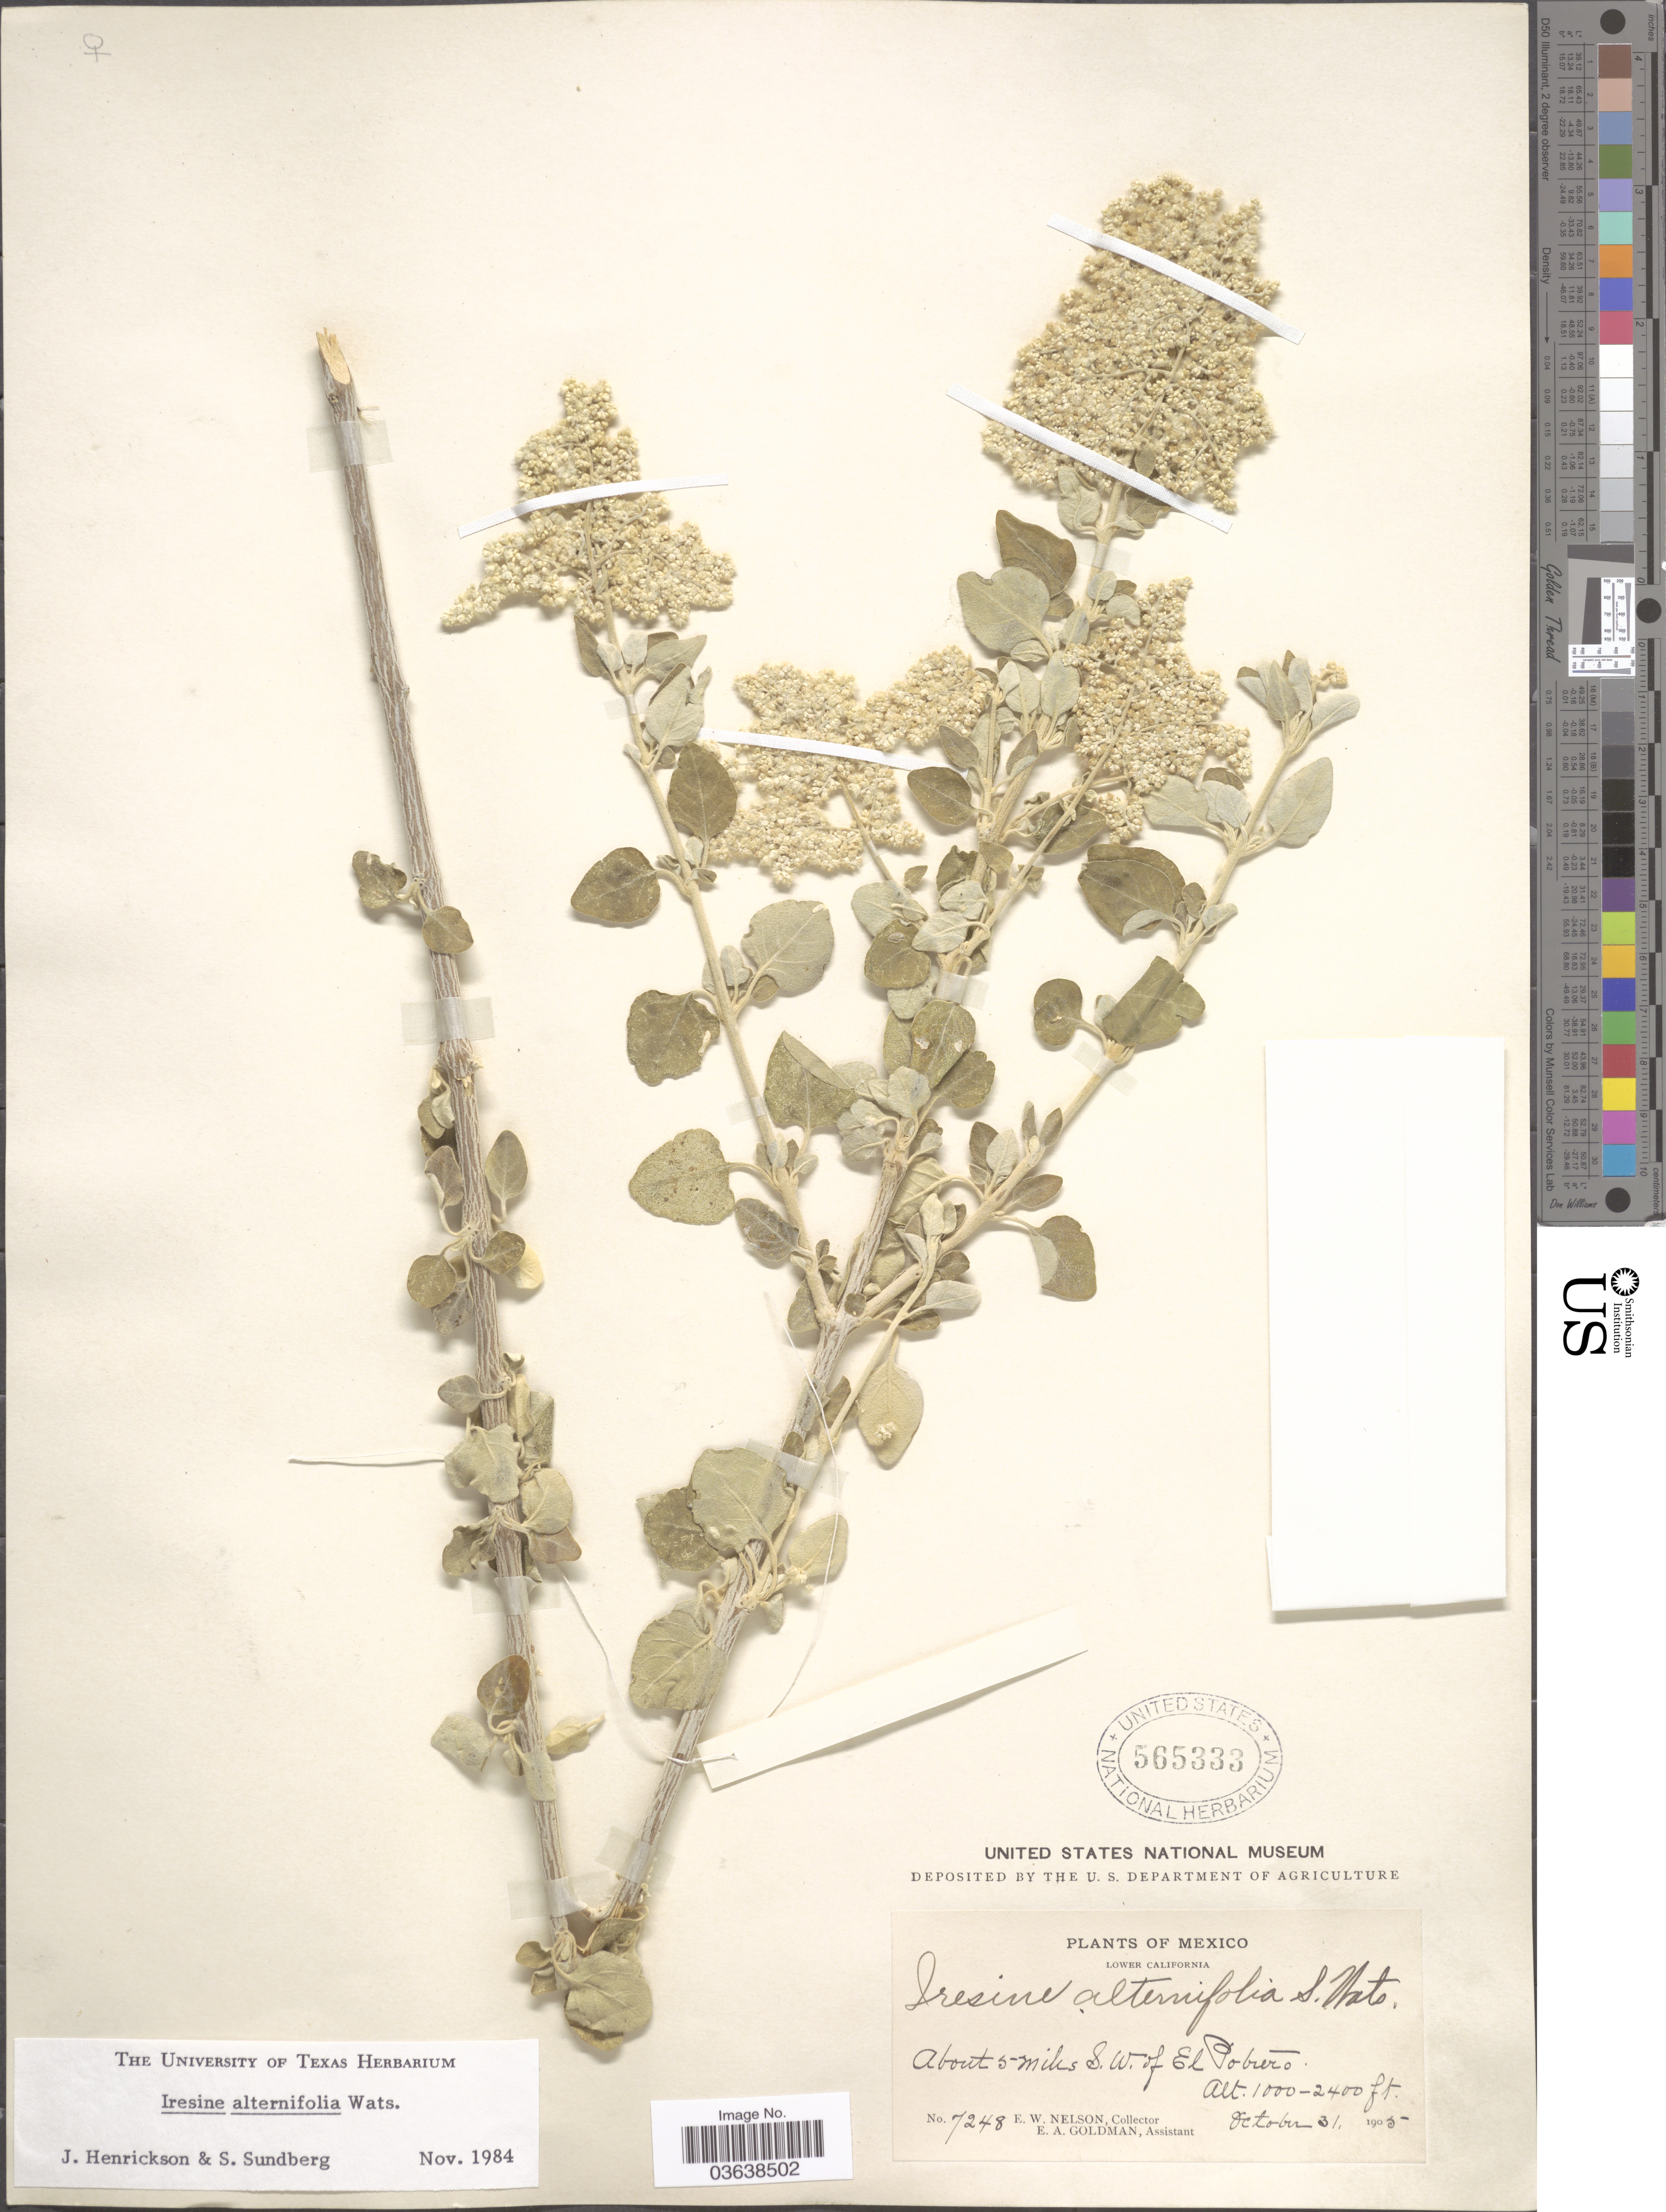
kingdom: Plantae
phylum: Tracheophyta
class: Magnoliopsida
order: Caryophyllales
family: Amaranthaceae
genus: Iresine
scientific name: Iresine alternifolia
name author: S. Watson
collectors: E. W. Nelson & E. A. Goldman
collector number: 7248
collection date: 1905-10-31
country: Mexico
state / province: Baja California Sur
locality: Lower California. About 5 Miles S.W. of El Potrero.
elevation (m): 305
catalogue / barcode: US 565333